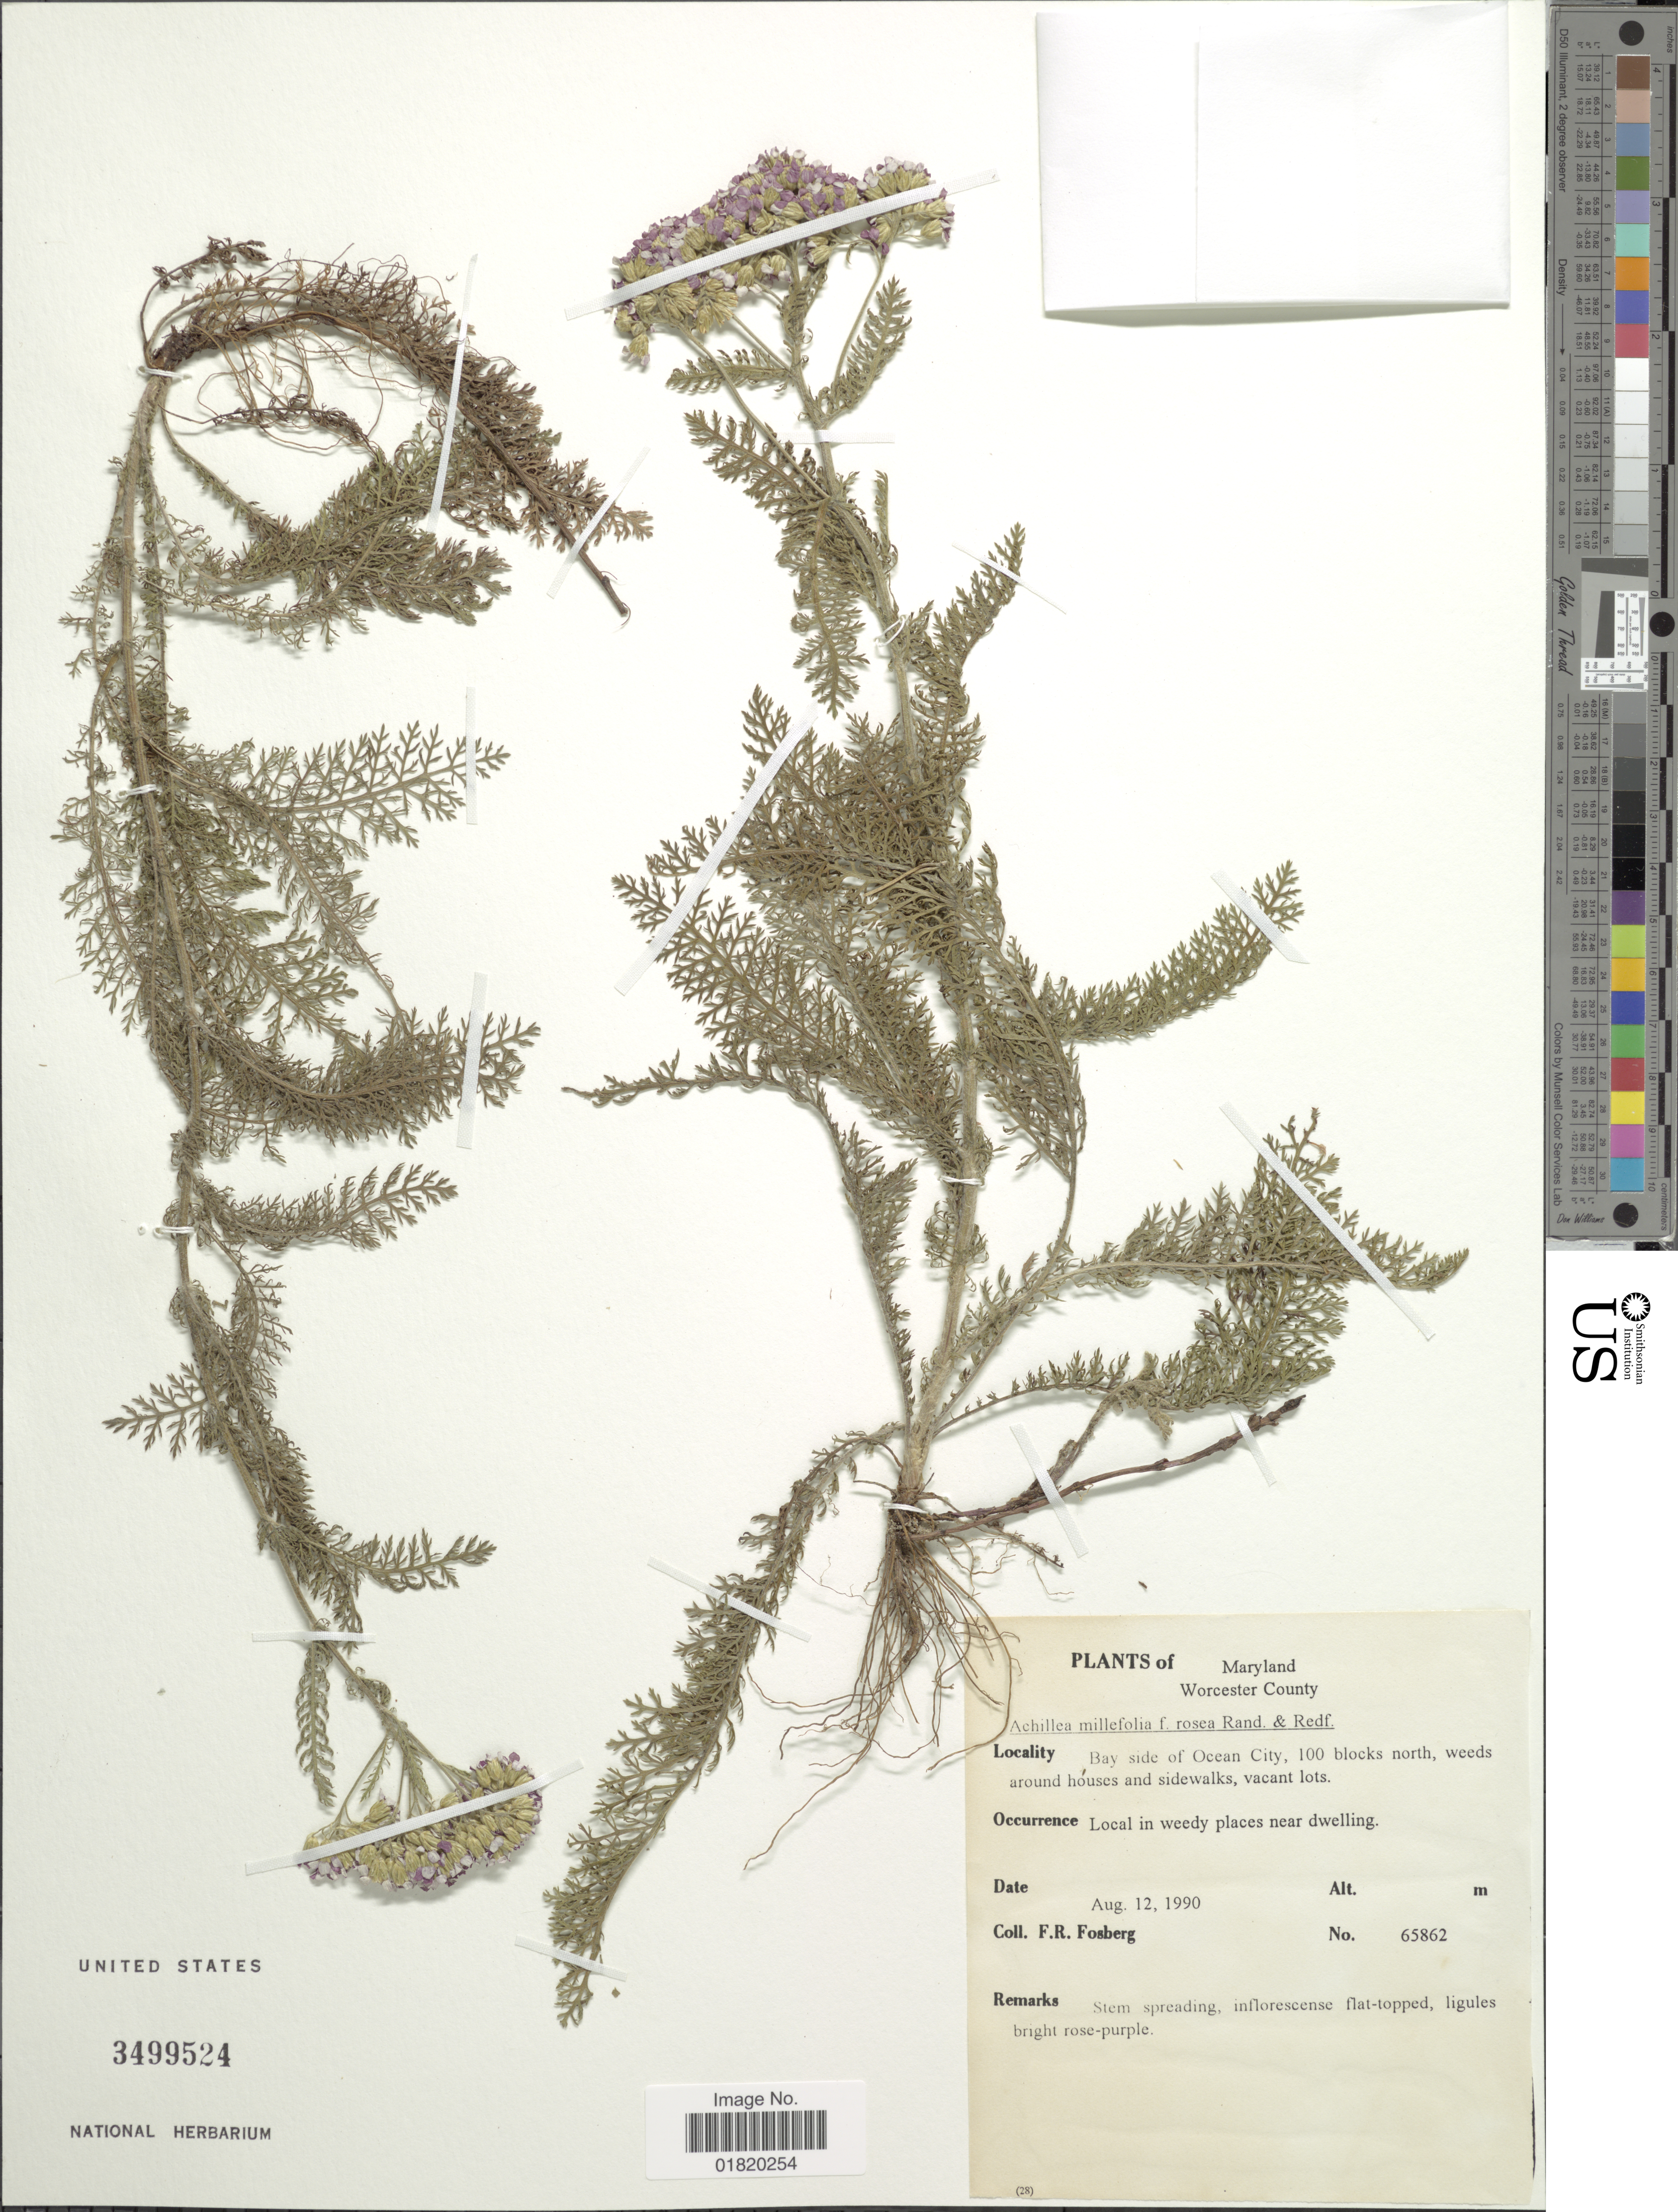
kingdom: Plantae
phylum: Tracheophyta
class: Magnoliopsida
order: Asterales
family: Asteraceae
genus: Achillea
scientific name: Achillea millefolium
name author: L.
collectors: F. R. Fosberg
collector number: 65862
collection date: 1990-08-12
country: United States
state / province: Maryland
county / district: Worcester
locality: Worcester County. Bay side of Ocean City, 100 blocks north, weeds around houses and sidewalks, vacant lots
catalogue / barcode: US 3499524